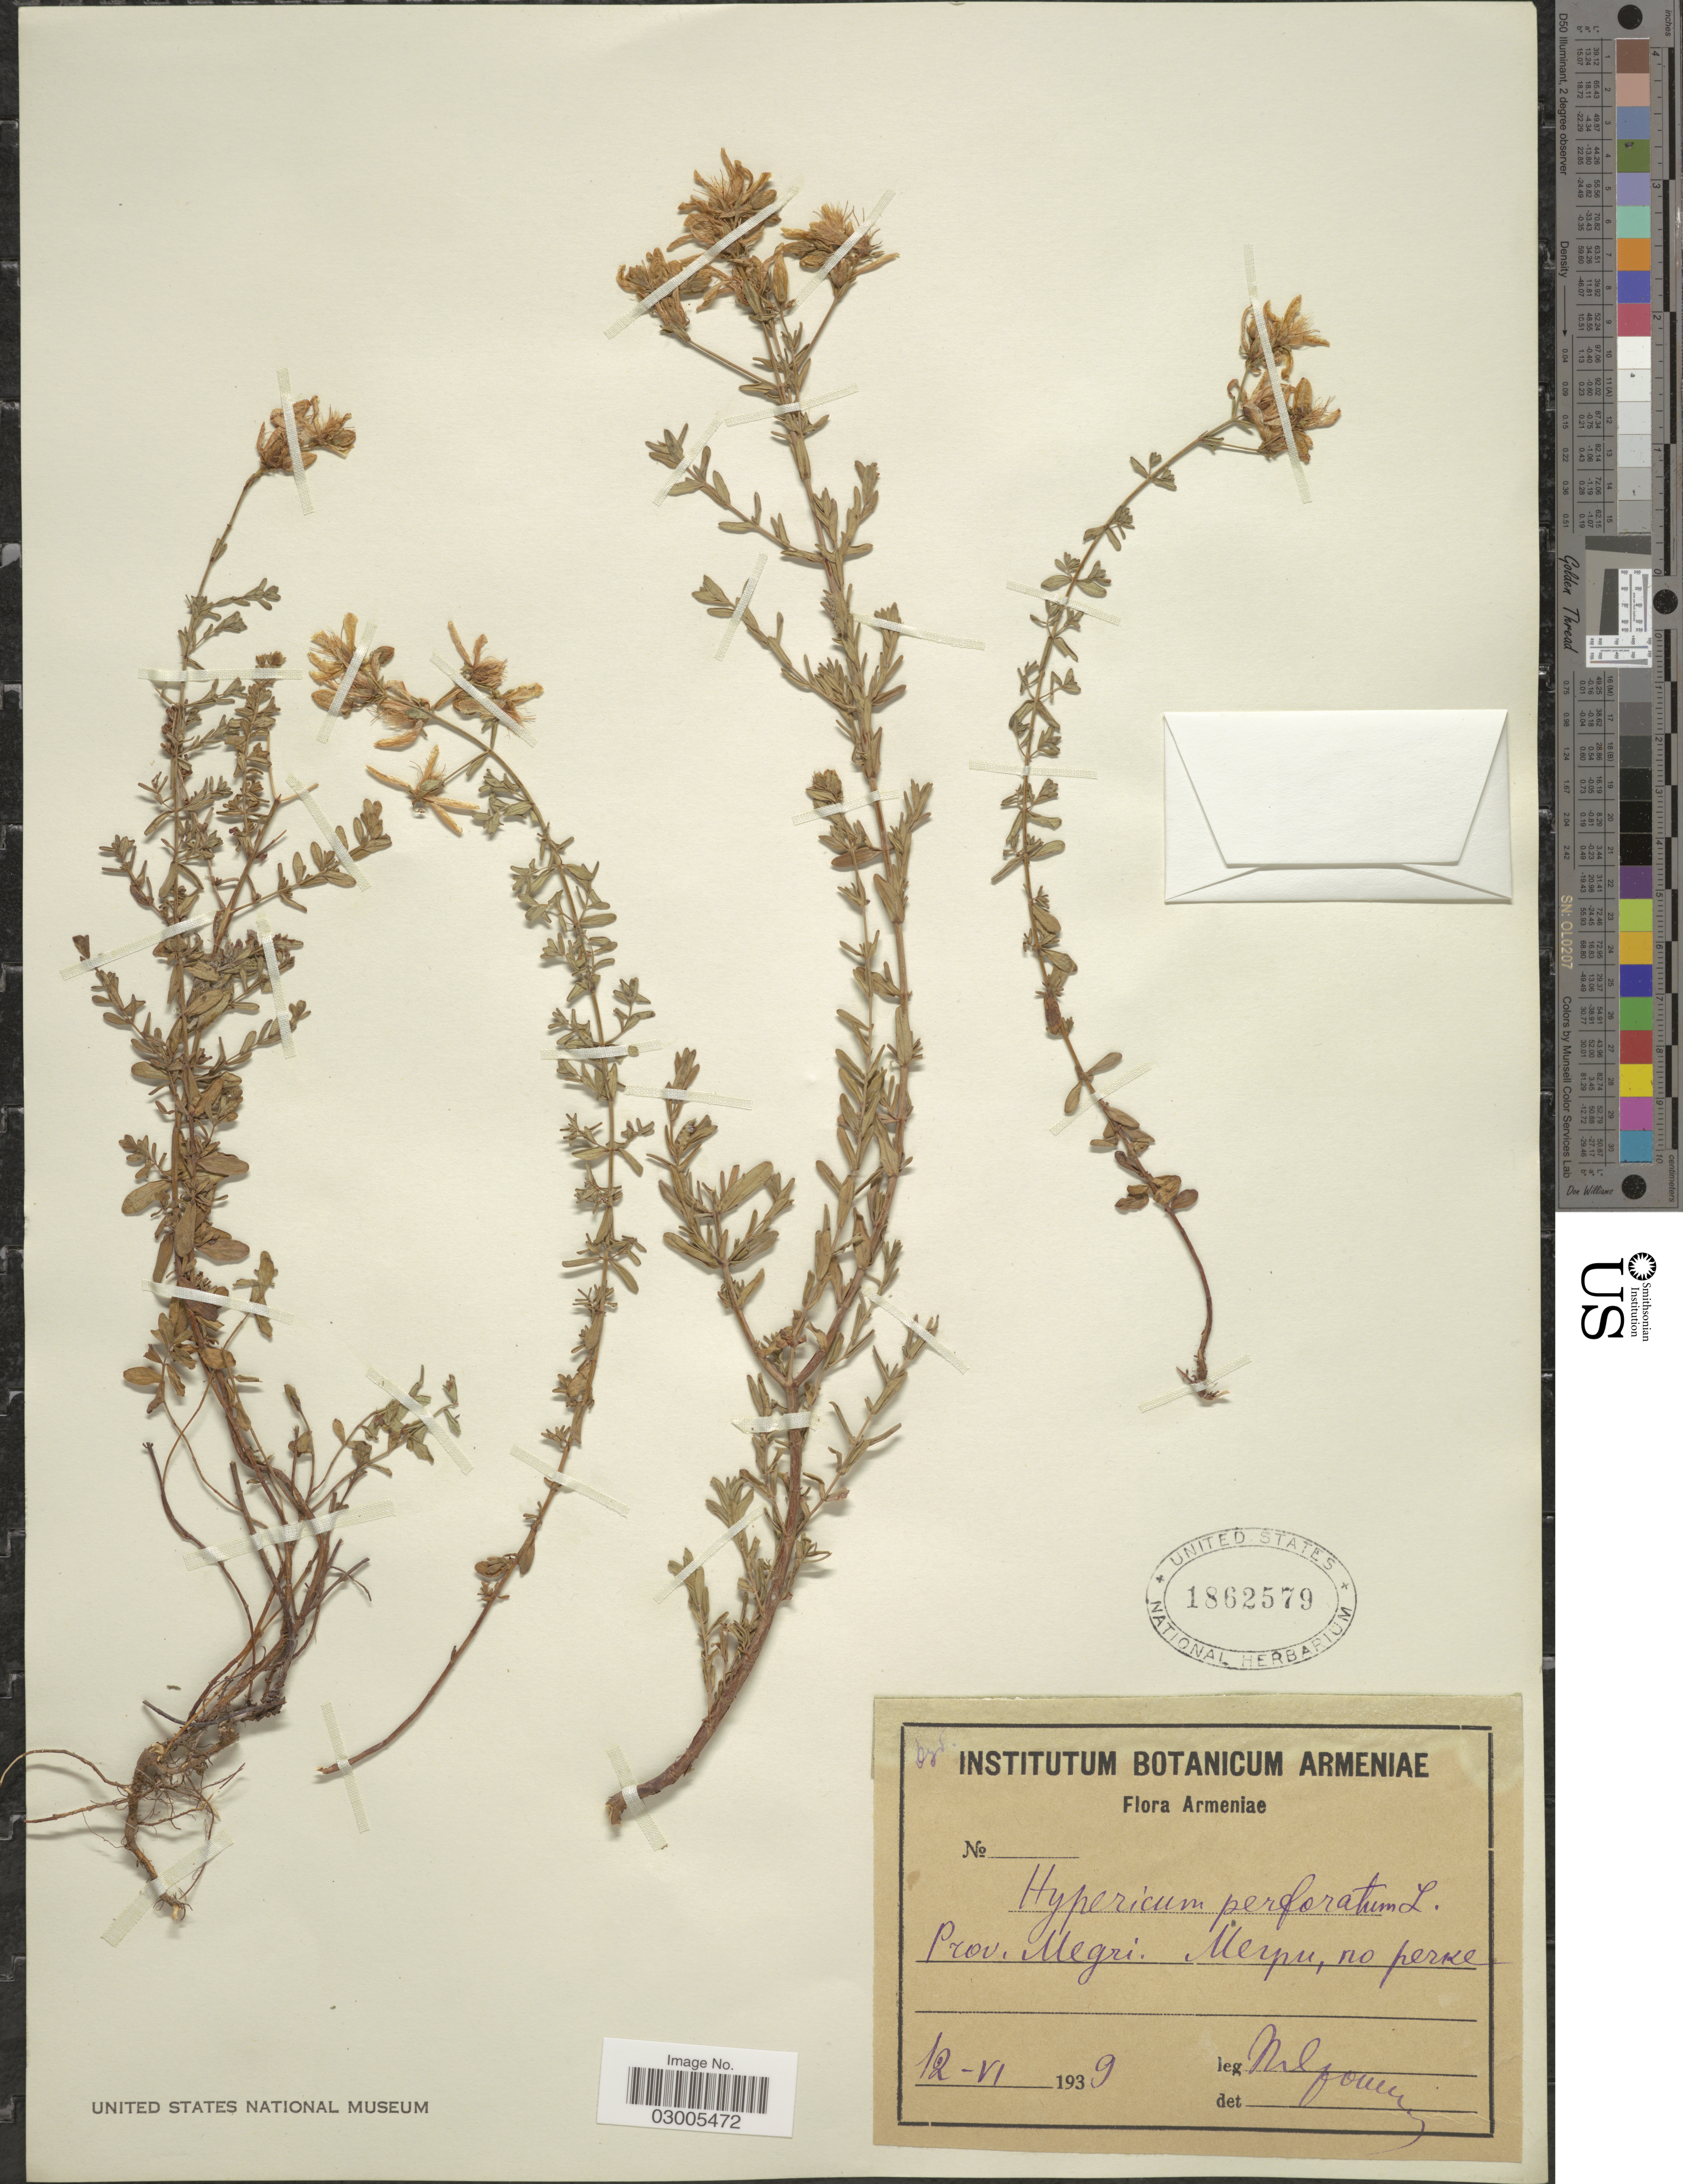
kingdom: Plantae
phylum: Tracheophyta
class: Magnoliopsida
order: Malpighiales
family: Hypericaceae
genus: Hypericum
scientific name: Hypericum perforatum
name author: L.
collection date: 1939-06-12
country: Armenia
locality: Armeniae. Prov. Megri. Merpu, np perke.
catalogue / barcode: US 1862579